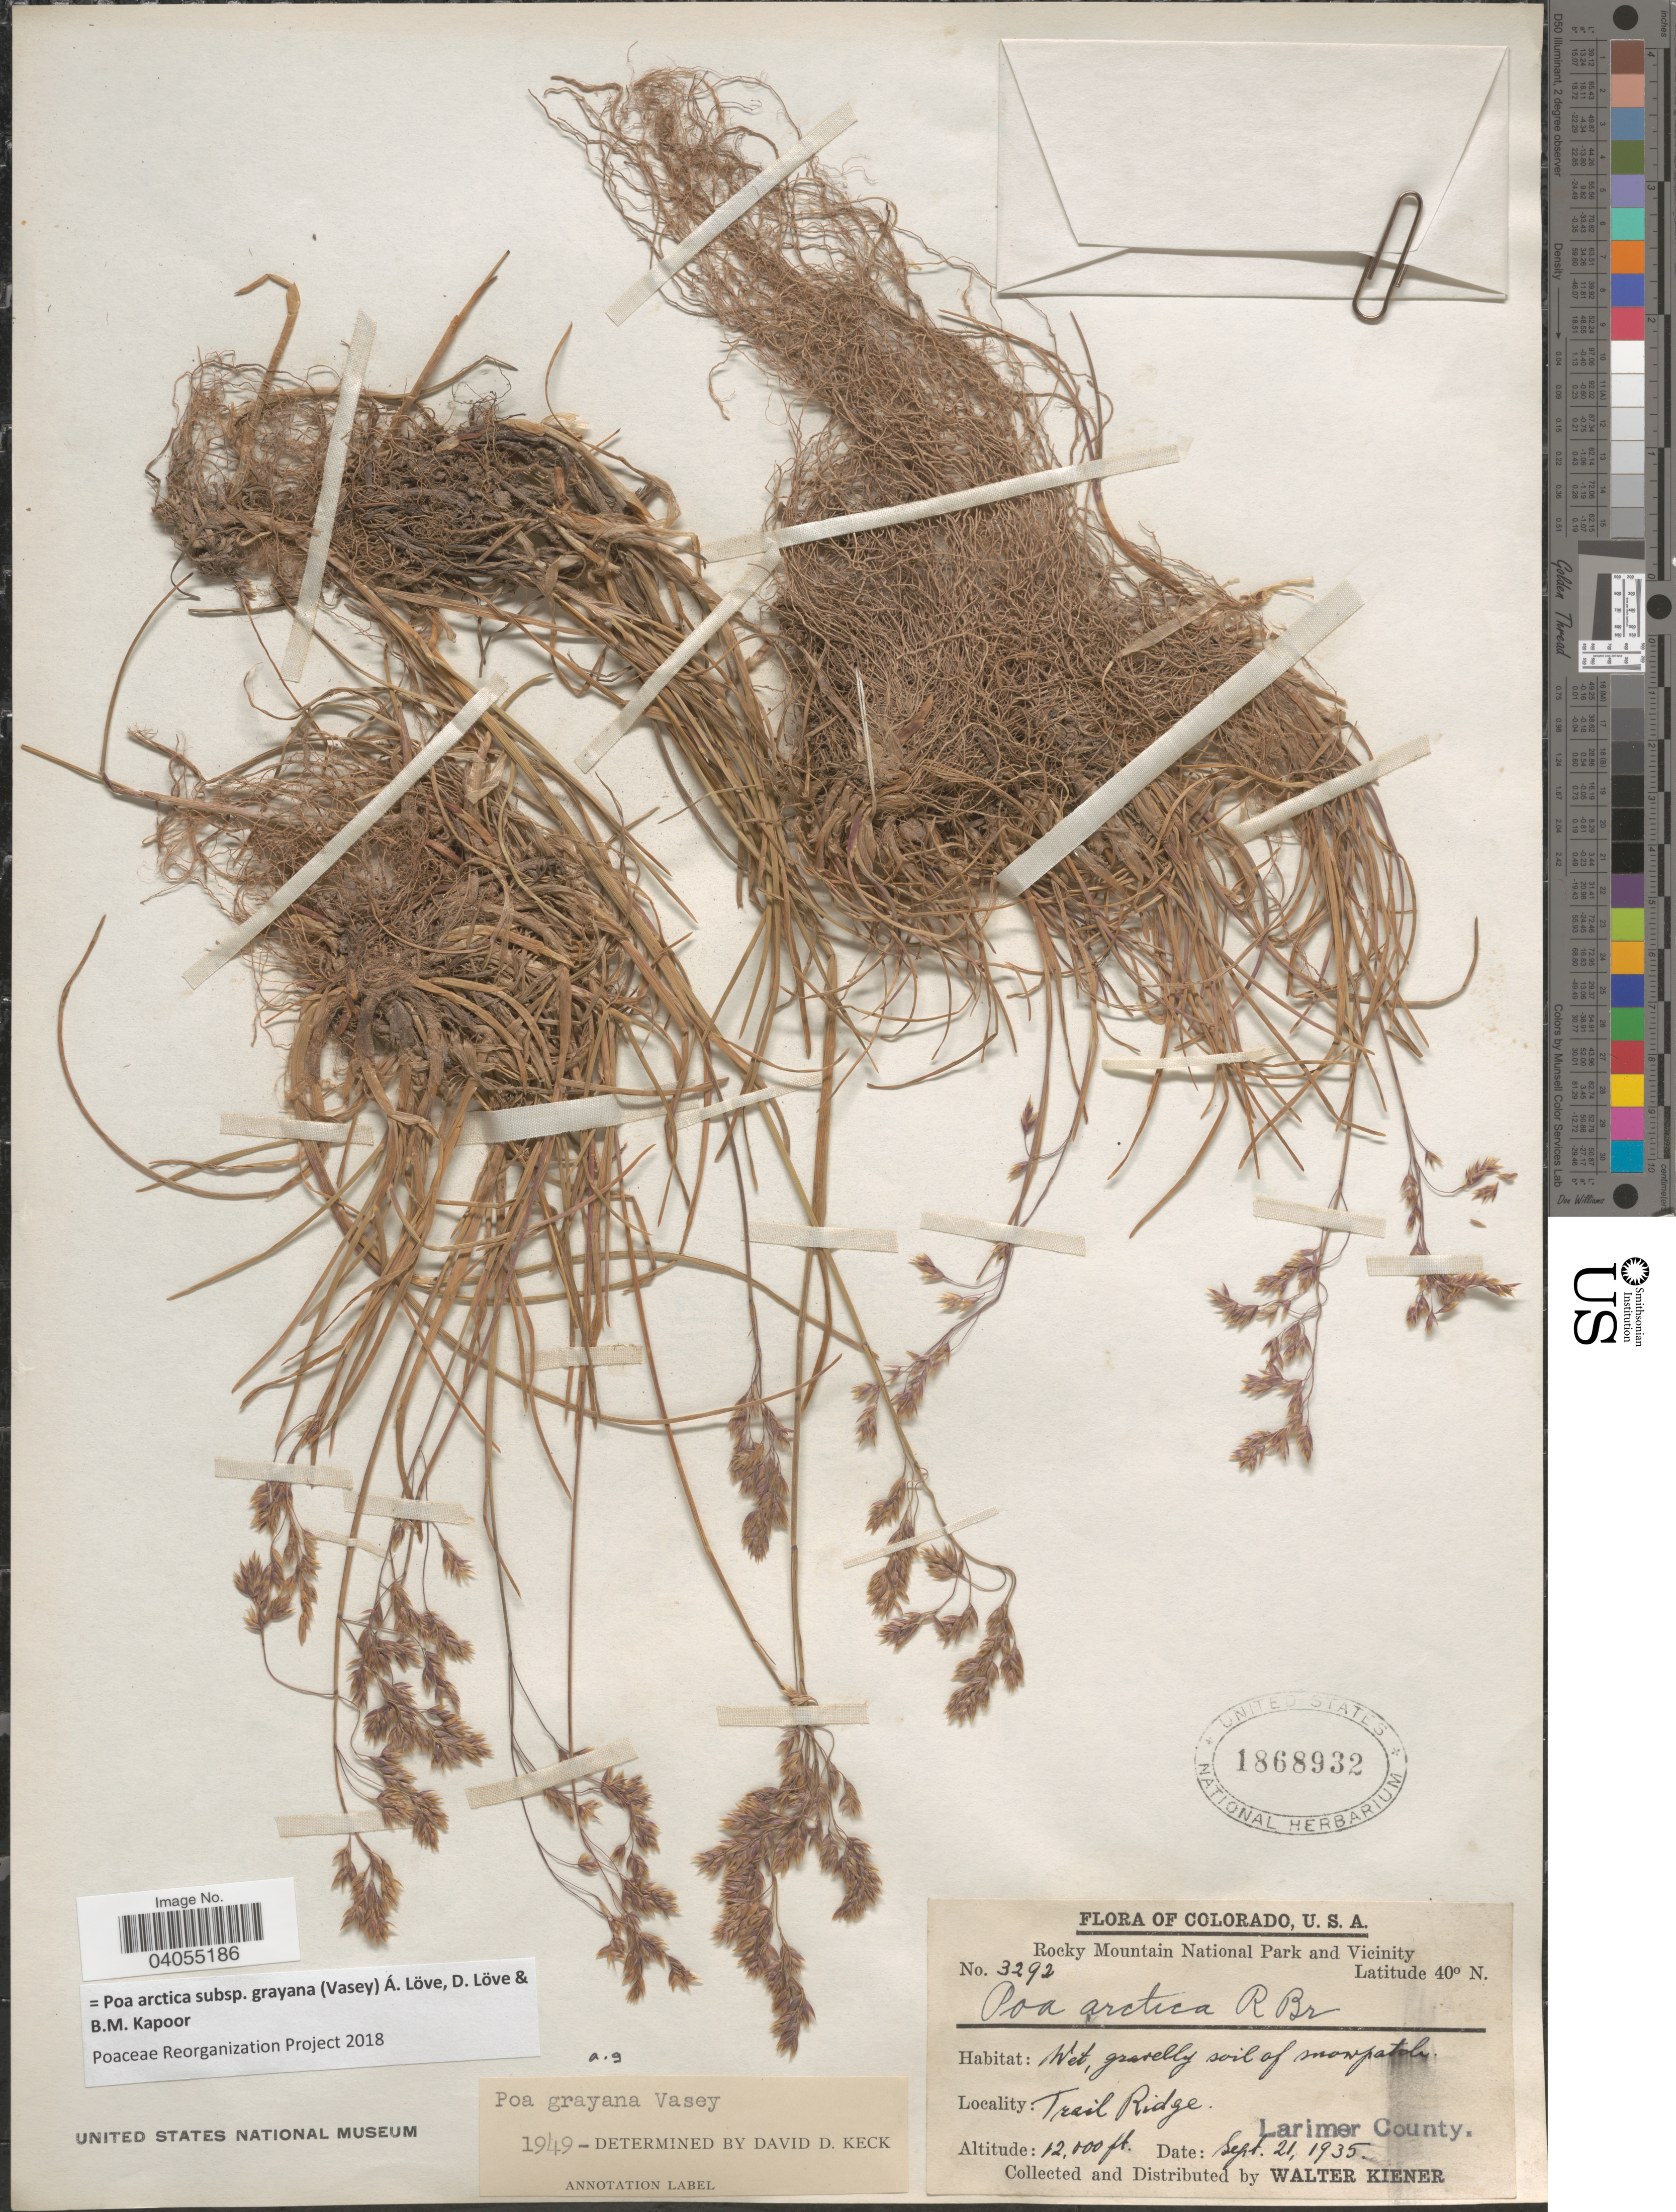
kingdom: Plantae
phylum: Tracheophyta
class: Liliopsida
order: Poales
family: Poaceae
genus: Poa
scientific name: Poa arctica subsp. grayana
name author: (Vasey) Á. Löve et al.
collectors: W. Kiener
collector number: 3292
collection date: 1935-09-21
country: United States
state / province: Colorado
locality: Rocky Mountain National Park and Vicinity. Trail Ridge. Larimer County.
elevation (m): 3658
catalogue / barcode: US 1868932